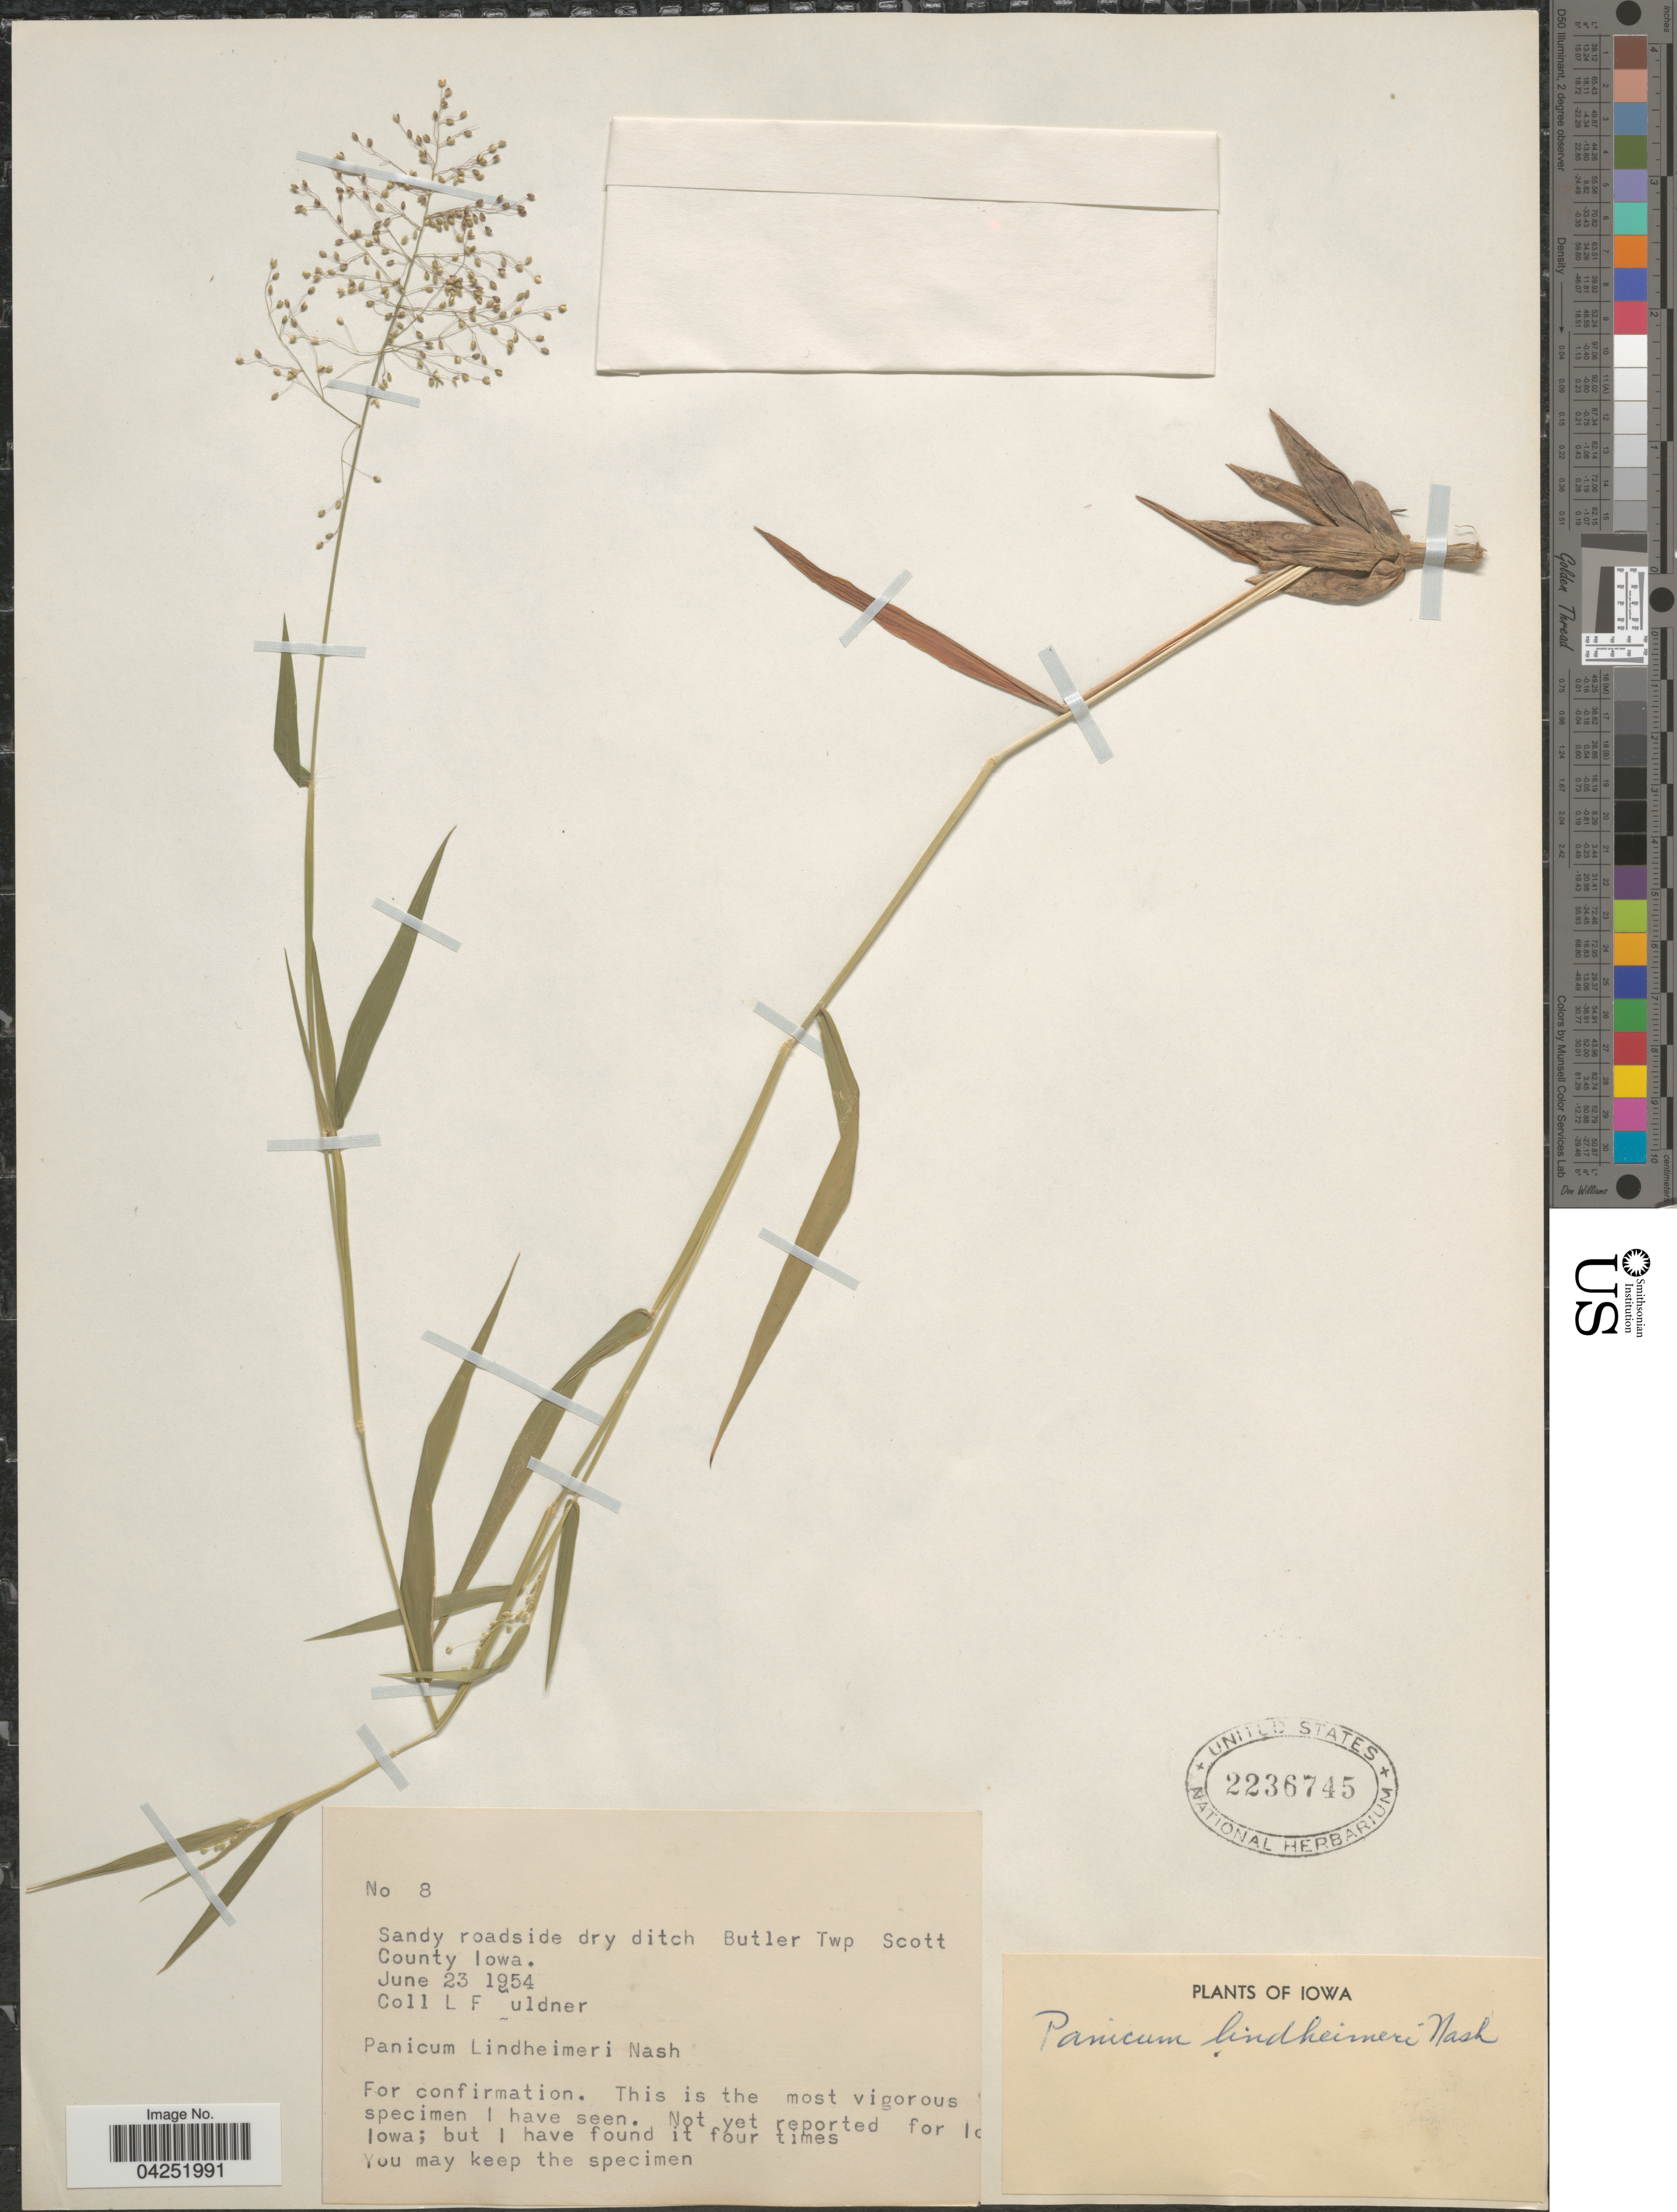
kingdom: Plantae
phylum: Tracheophyta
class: Liliopsida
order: Poales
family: Poaceae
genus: Dichanthelium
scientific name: Dichanthelium acuminatum var. lindheimeri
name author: (Nash) Gould & C.A. Clark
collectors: L. Guldner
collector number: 8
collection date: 1954-06-23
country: United States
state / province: Iowa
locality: Sandy roadside dry ditch Butler Twp Scott County.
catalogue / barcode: US 2236745